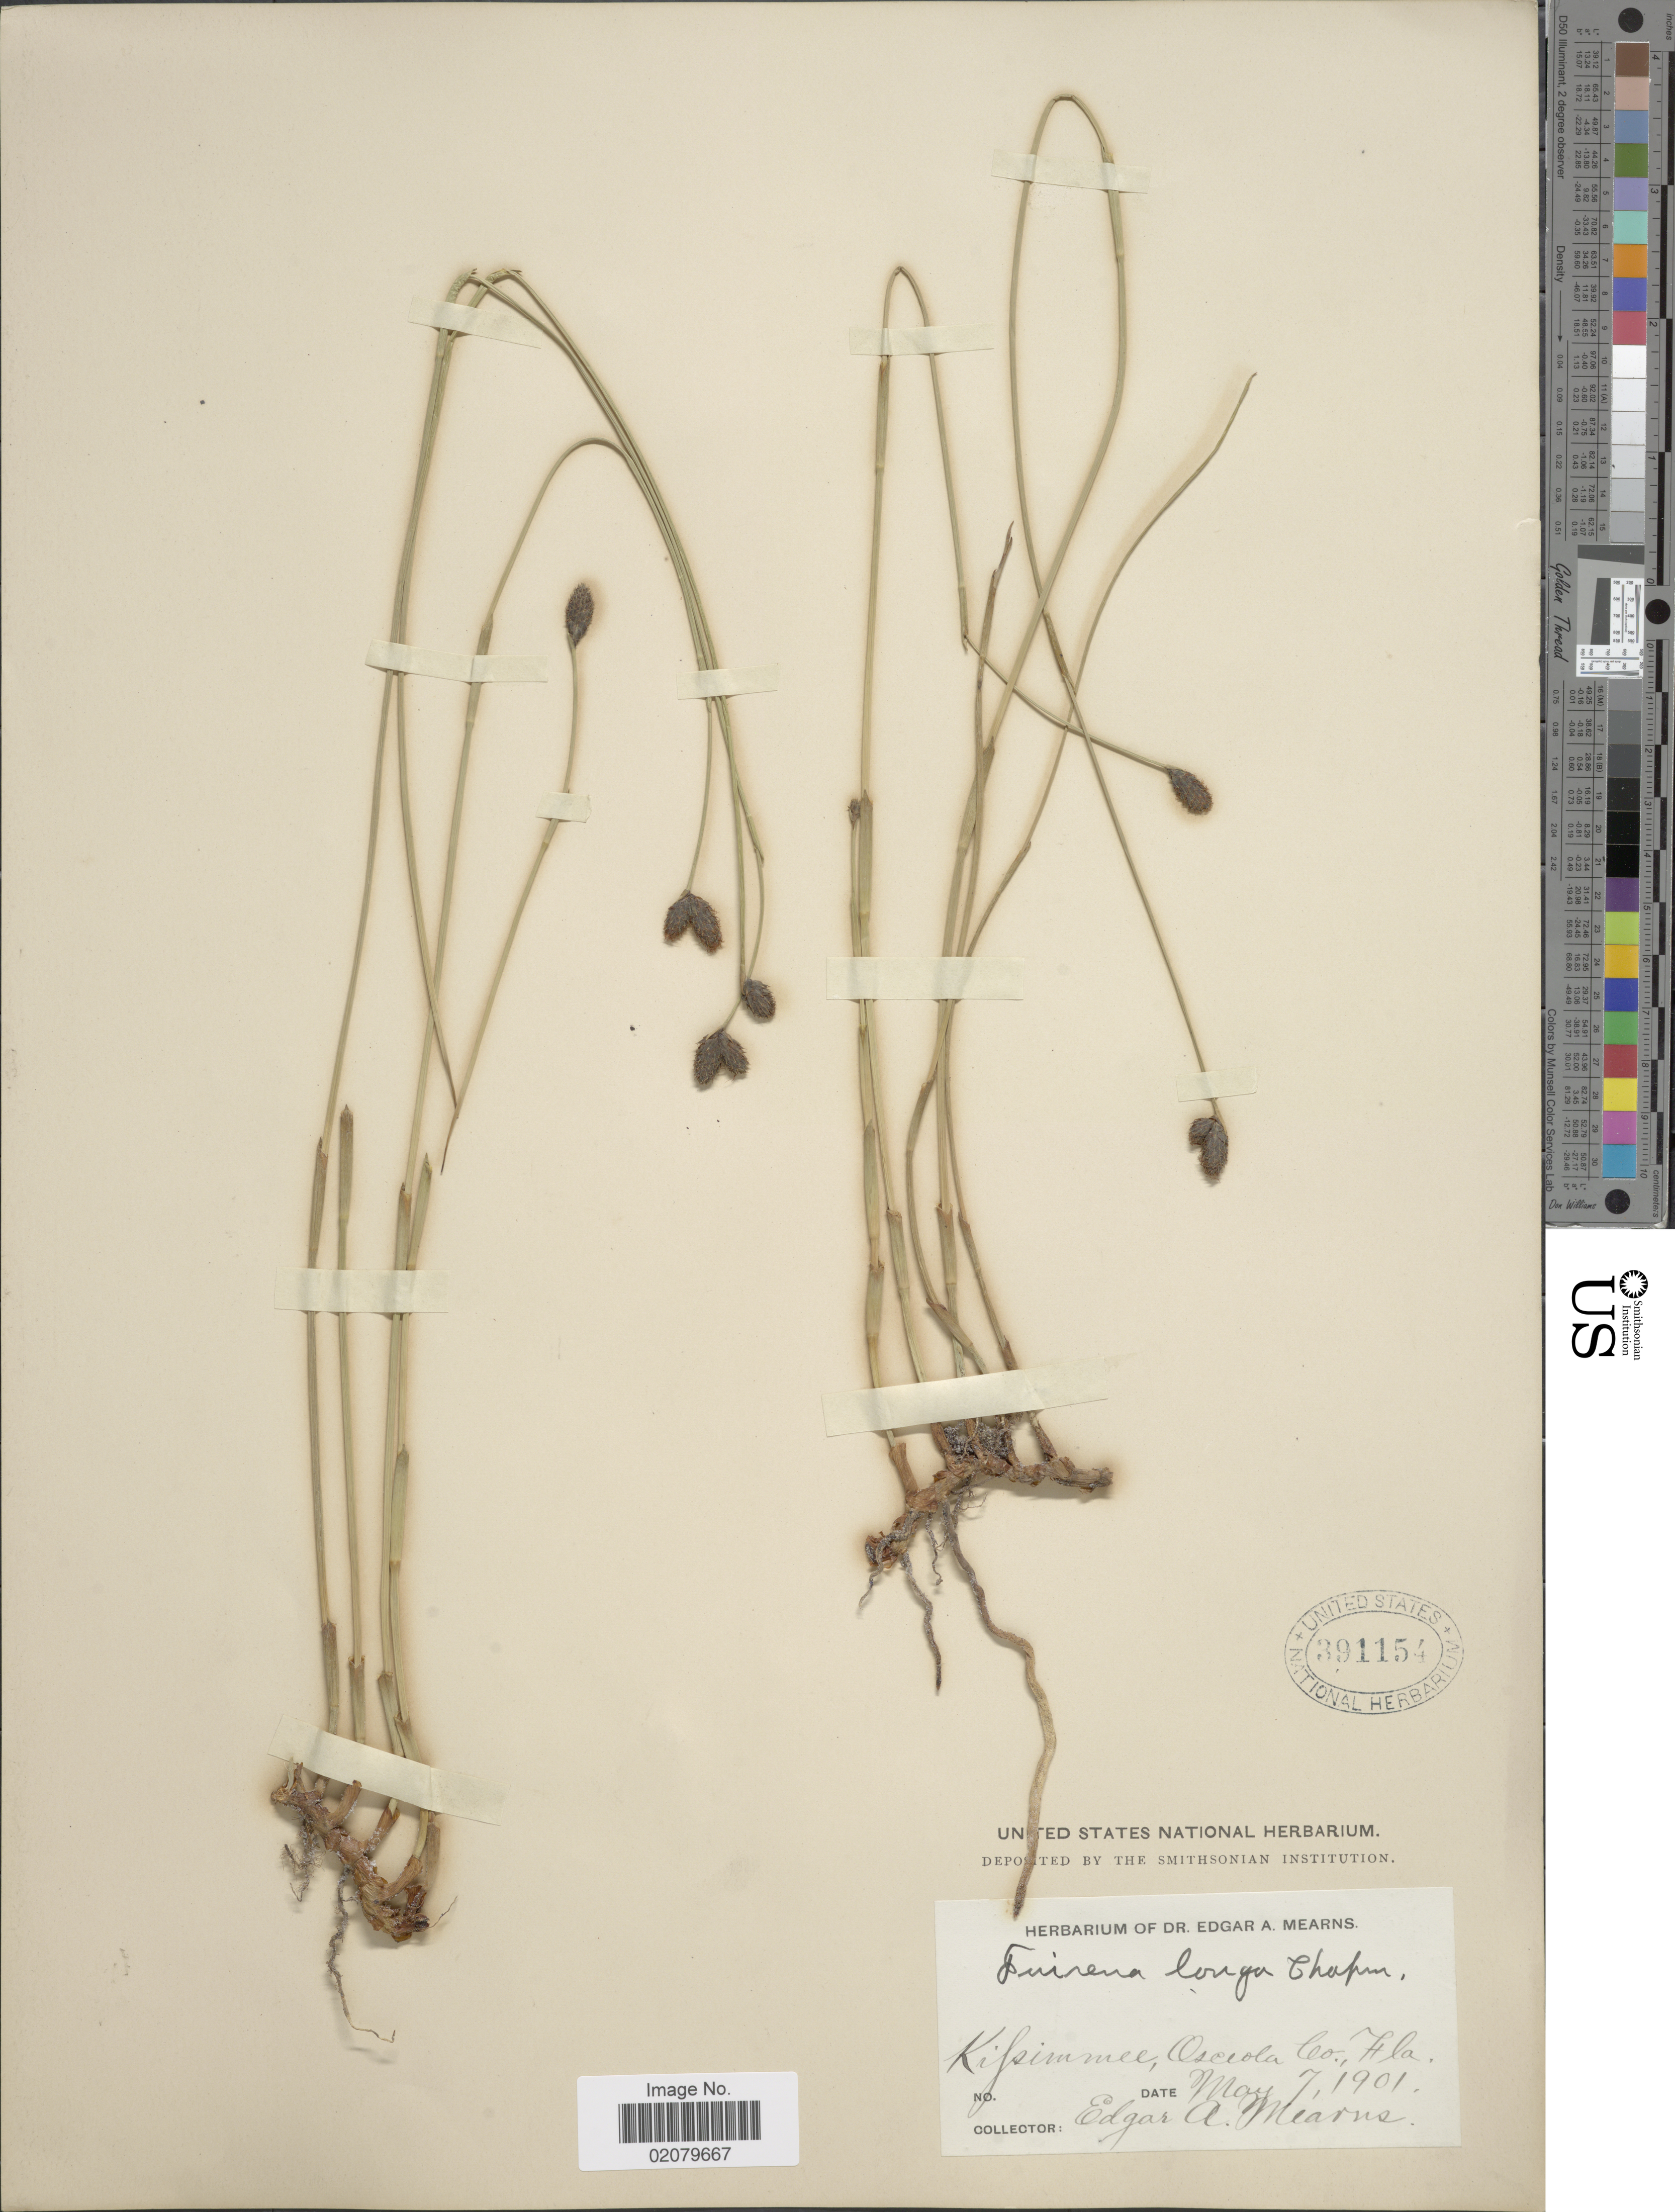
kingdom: Plantae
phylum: Tracheophyta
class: Liliopsida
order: Poales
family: Cyperaceae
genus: Fuirena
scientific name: Fuirena longa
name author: Chapm.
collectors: E. A. Mearns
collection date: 1901-05-07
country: United States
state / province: Florida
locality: Kissimmee, Osceola Co. Fla.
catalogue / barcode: US 391154